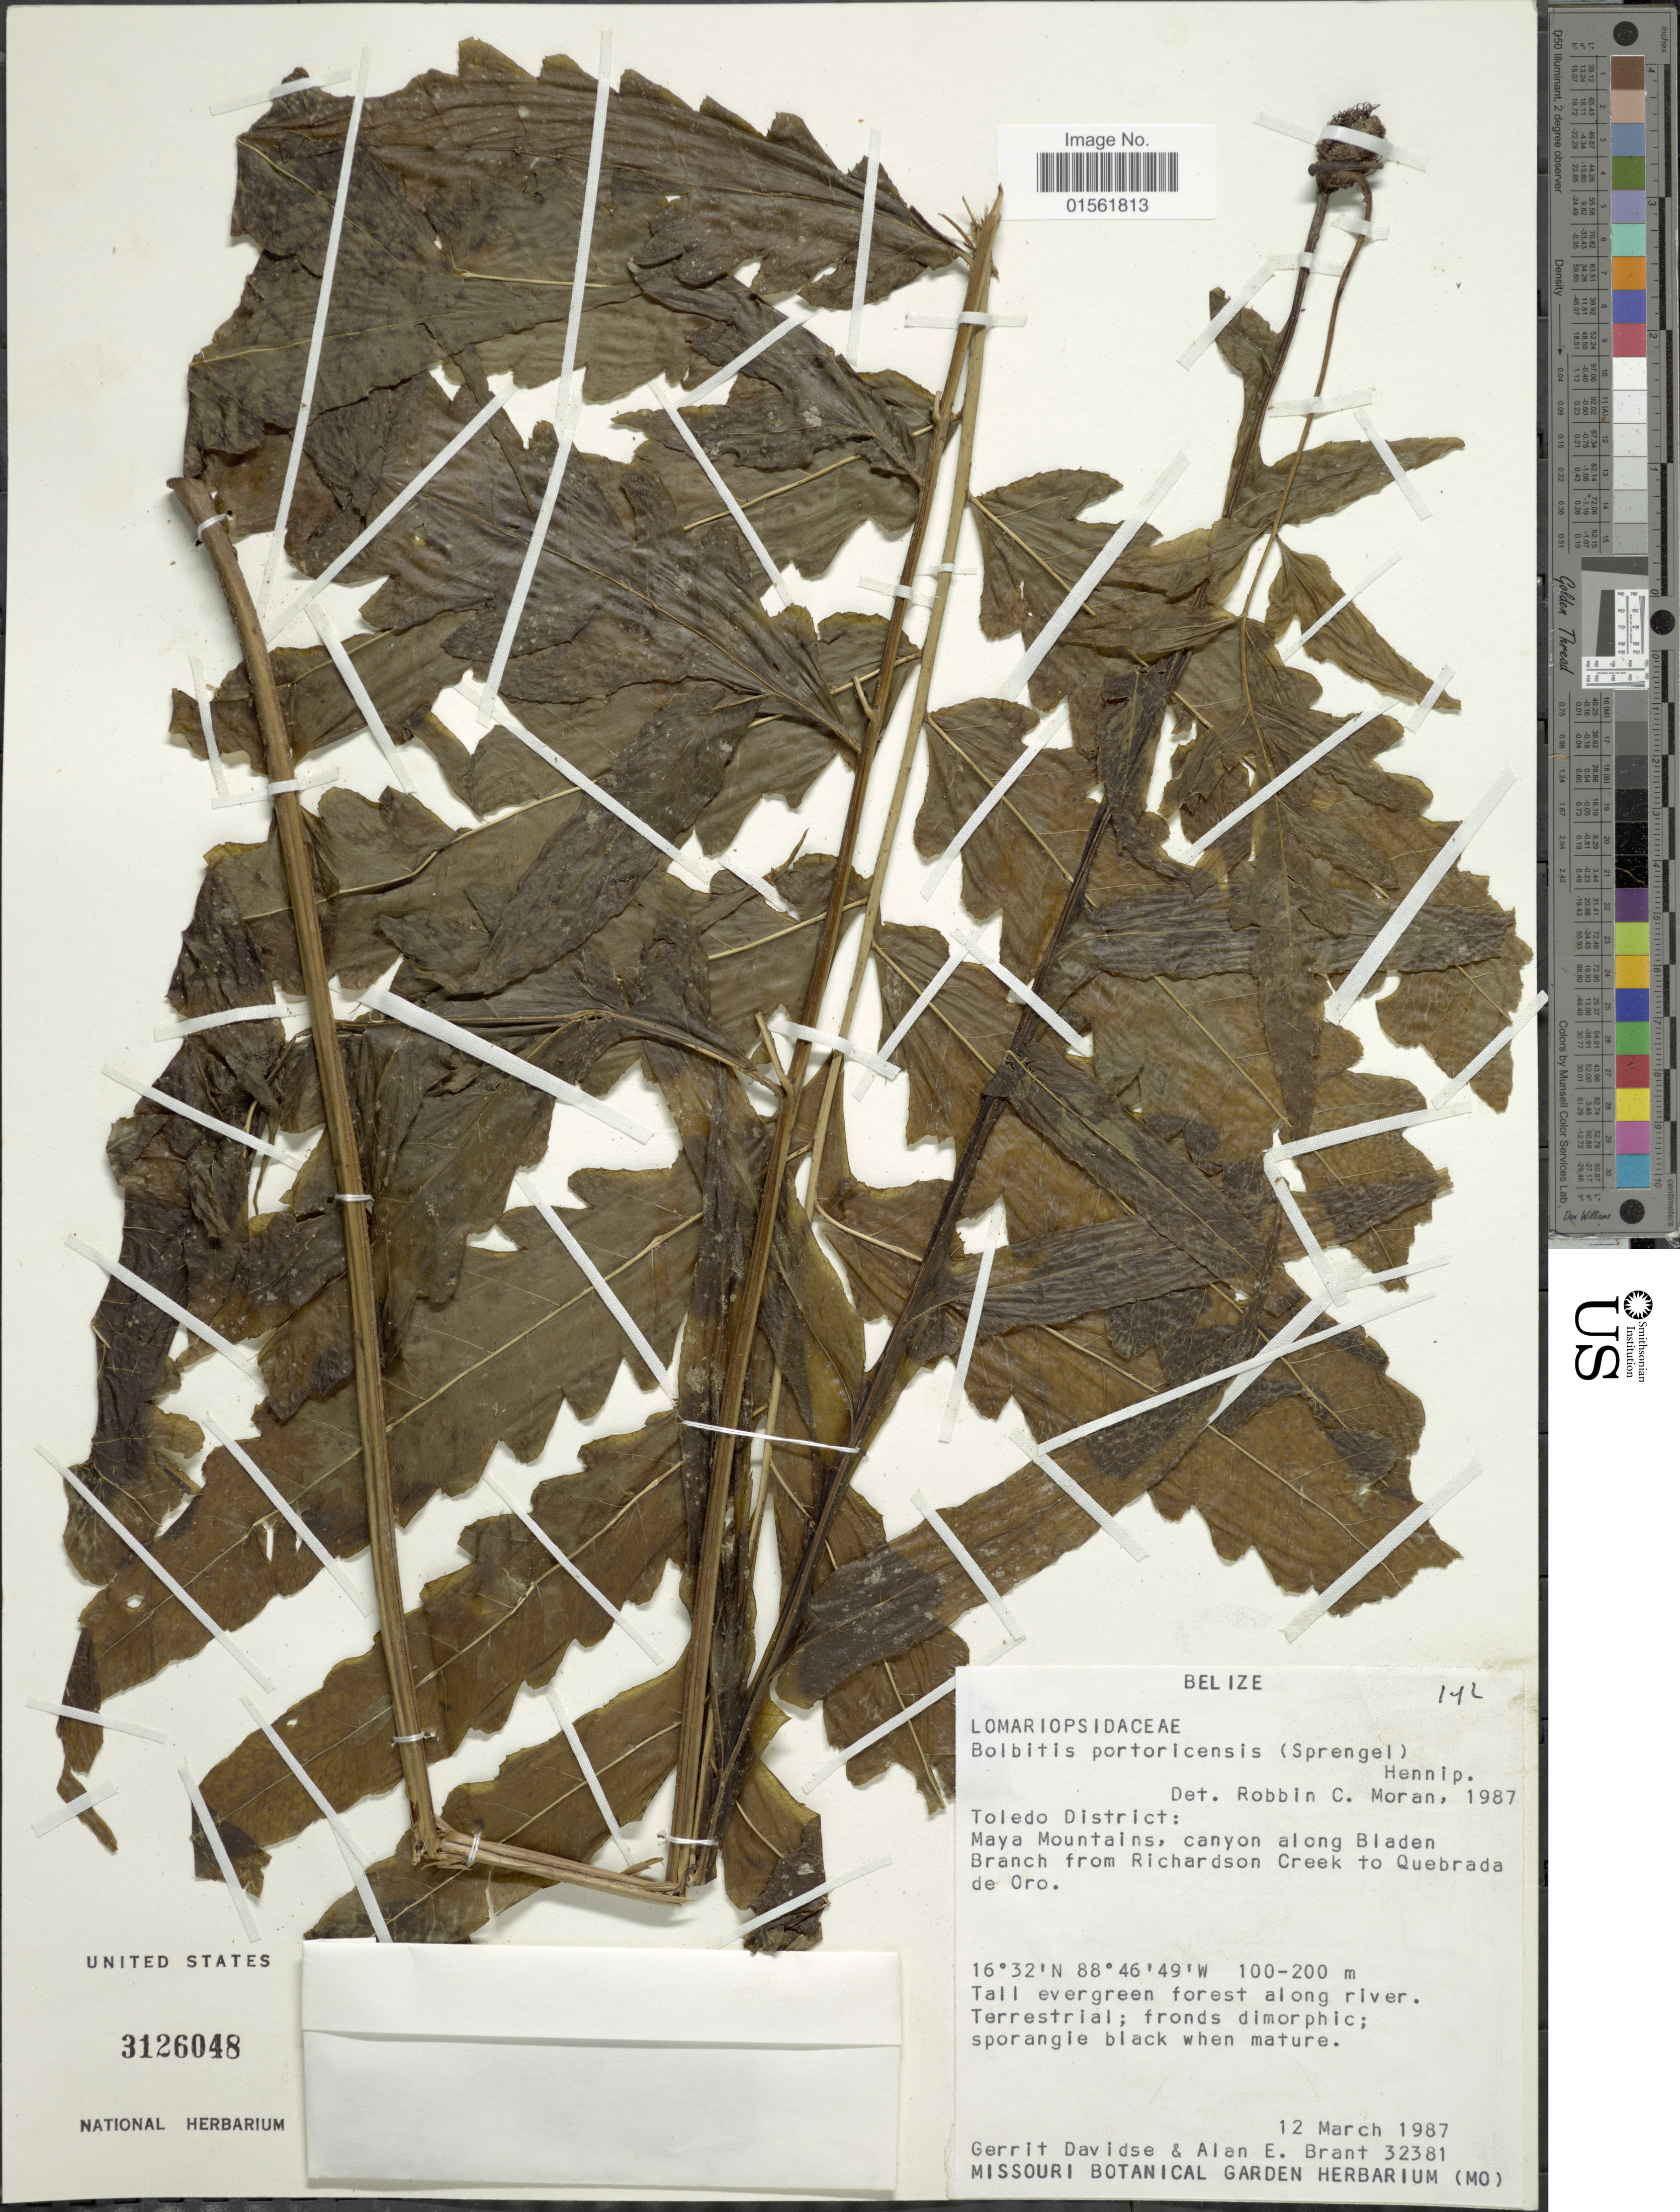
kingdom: Plantae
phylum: Tracheophyta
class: Polypodiopsida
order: Polypodiales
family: Dryopteridaceae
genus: Bolbitis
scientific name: Bolbitis portoricensis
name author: (Spreng.) Hennipman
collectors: G. Davidse & A. Brant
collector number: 32381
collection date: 1987-03-12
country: Belize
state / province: Toledo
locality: Maya Mountains, canyon along Bladen Branch from Richardson Creek to Quebrada de Oro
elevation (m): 100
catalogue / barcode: US 3126048